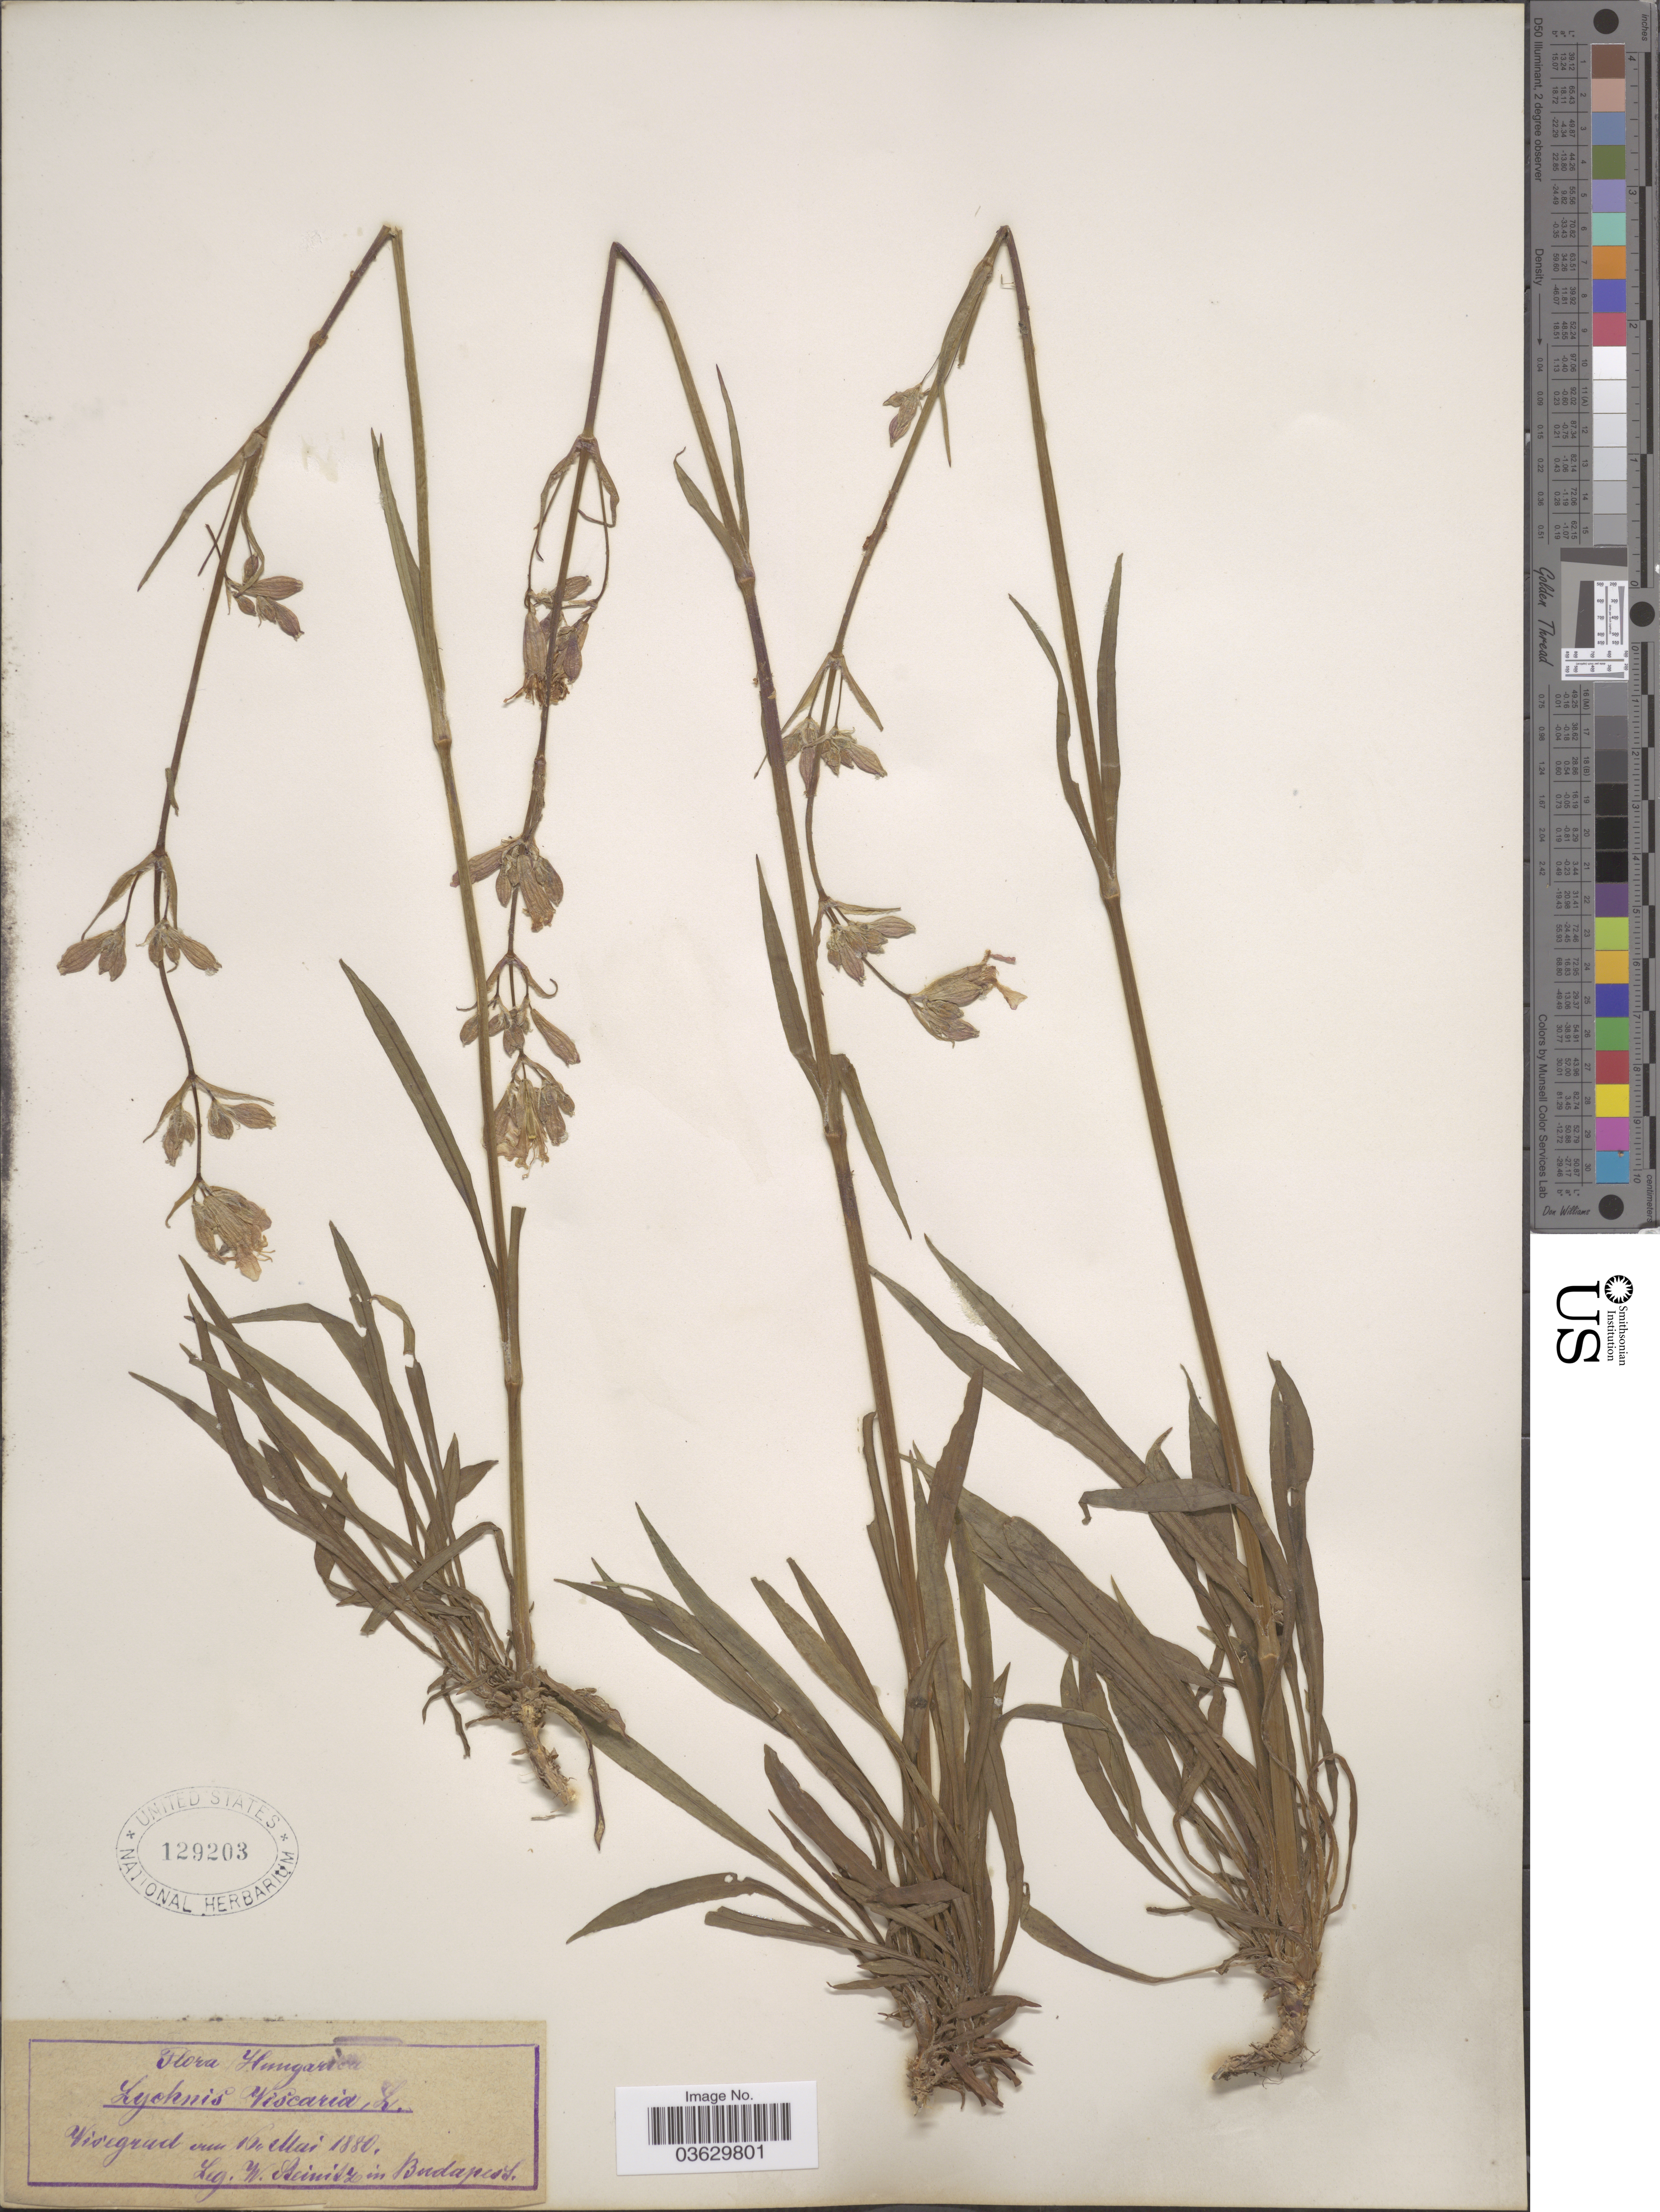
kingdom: Plantae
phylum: Tracheophyta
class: Magnoliopsida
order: Caryophyllales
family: Caryophyllaceae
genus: Lychnis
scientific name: Lychnis viscaria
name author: L.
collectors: W. Steinitz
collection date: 1880-05-16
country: Hungary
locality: Wisegrud [interpreted]. Budapest.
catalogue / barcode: US 129203